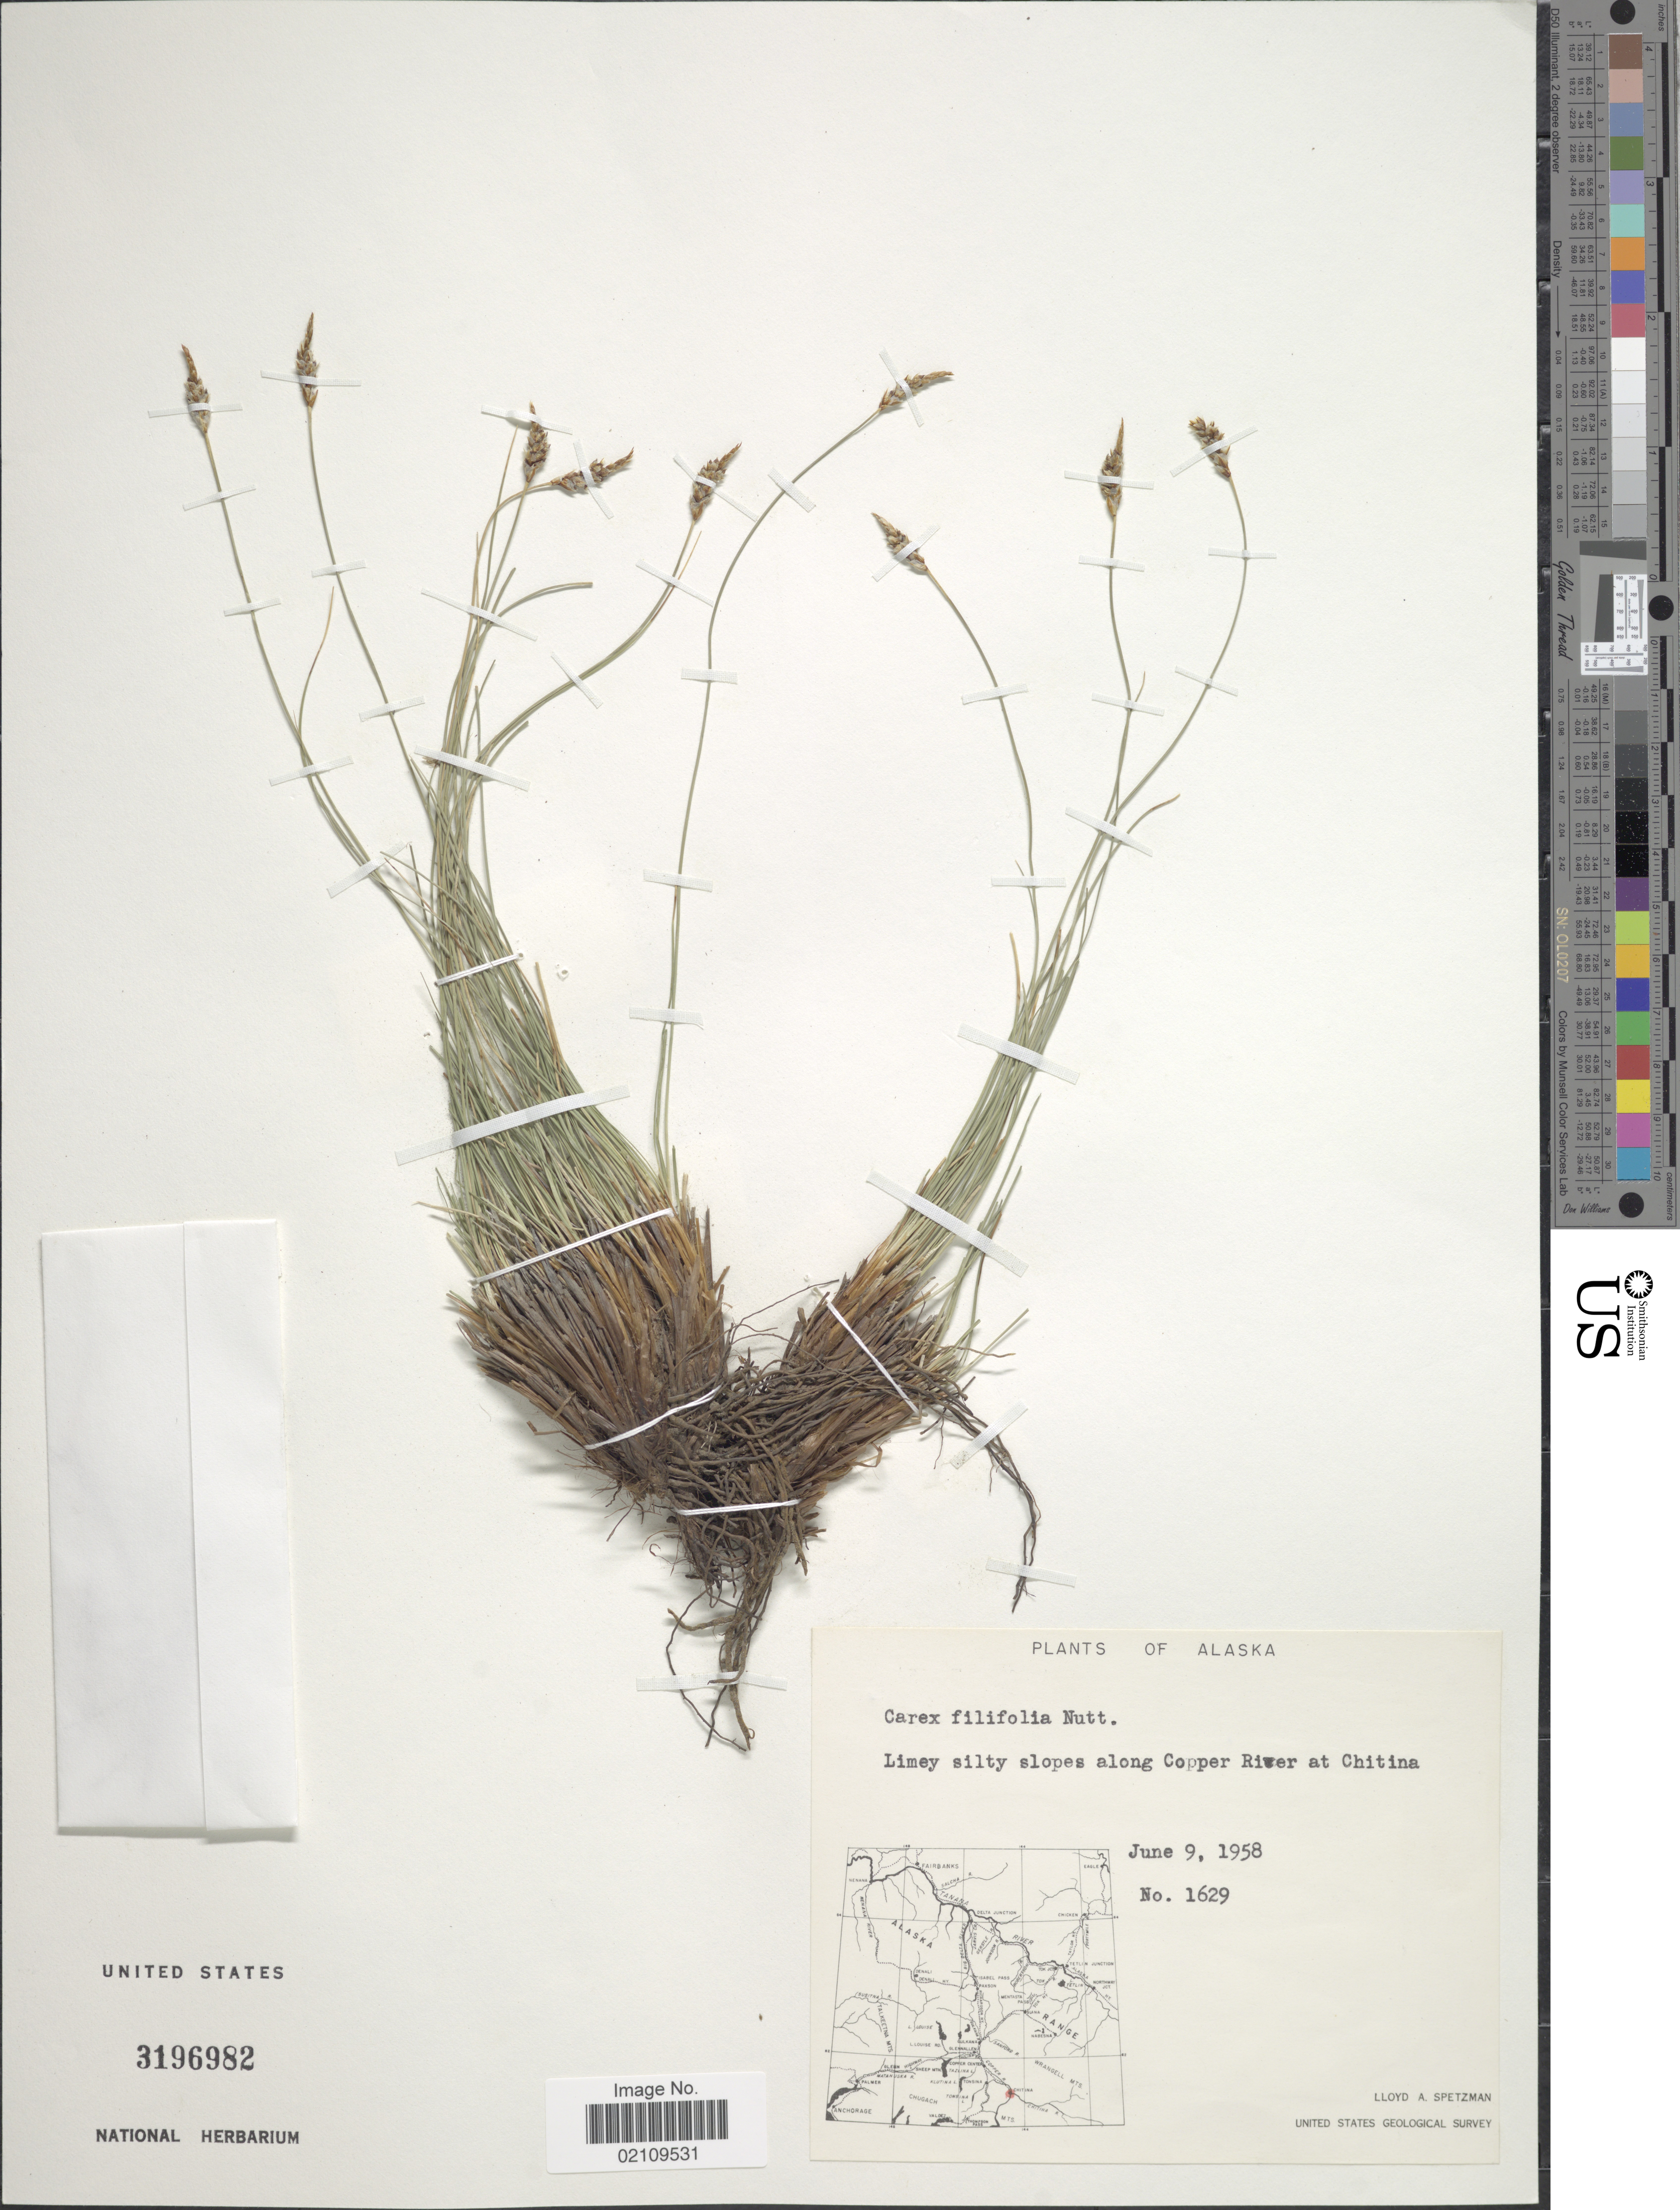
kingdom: Plantae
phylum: Tracheophyta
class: Liliopsida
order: Poales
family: Cyperaceae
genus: Carex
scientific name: Carex filifolia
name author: Nutt.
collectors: L. Spetzman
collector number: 1629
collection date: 1958-06-09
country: United States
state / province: Alaska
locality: Limey silty slopes along Copper River at Chitina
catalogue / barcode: US 3196982